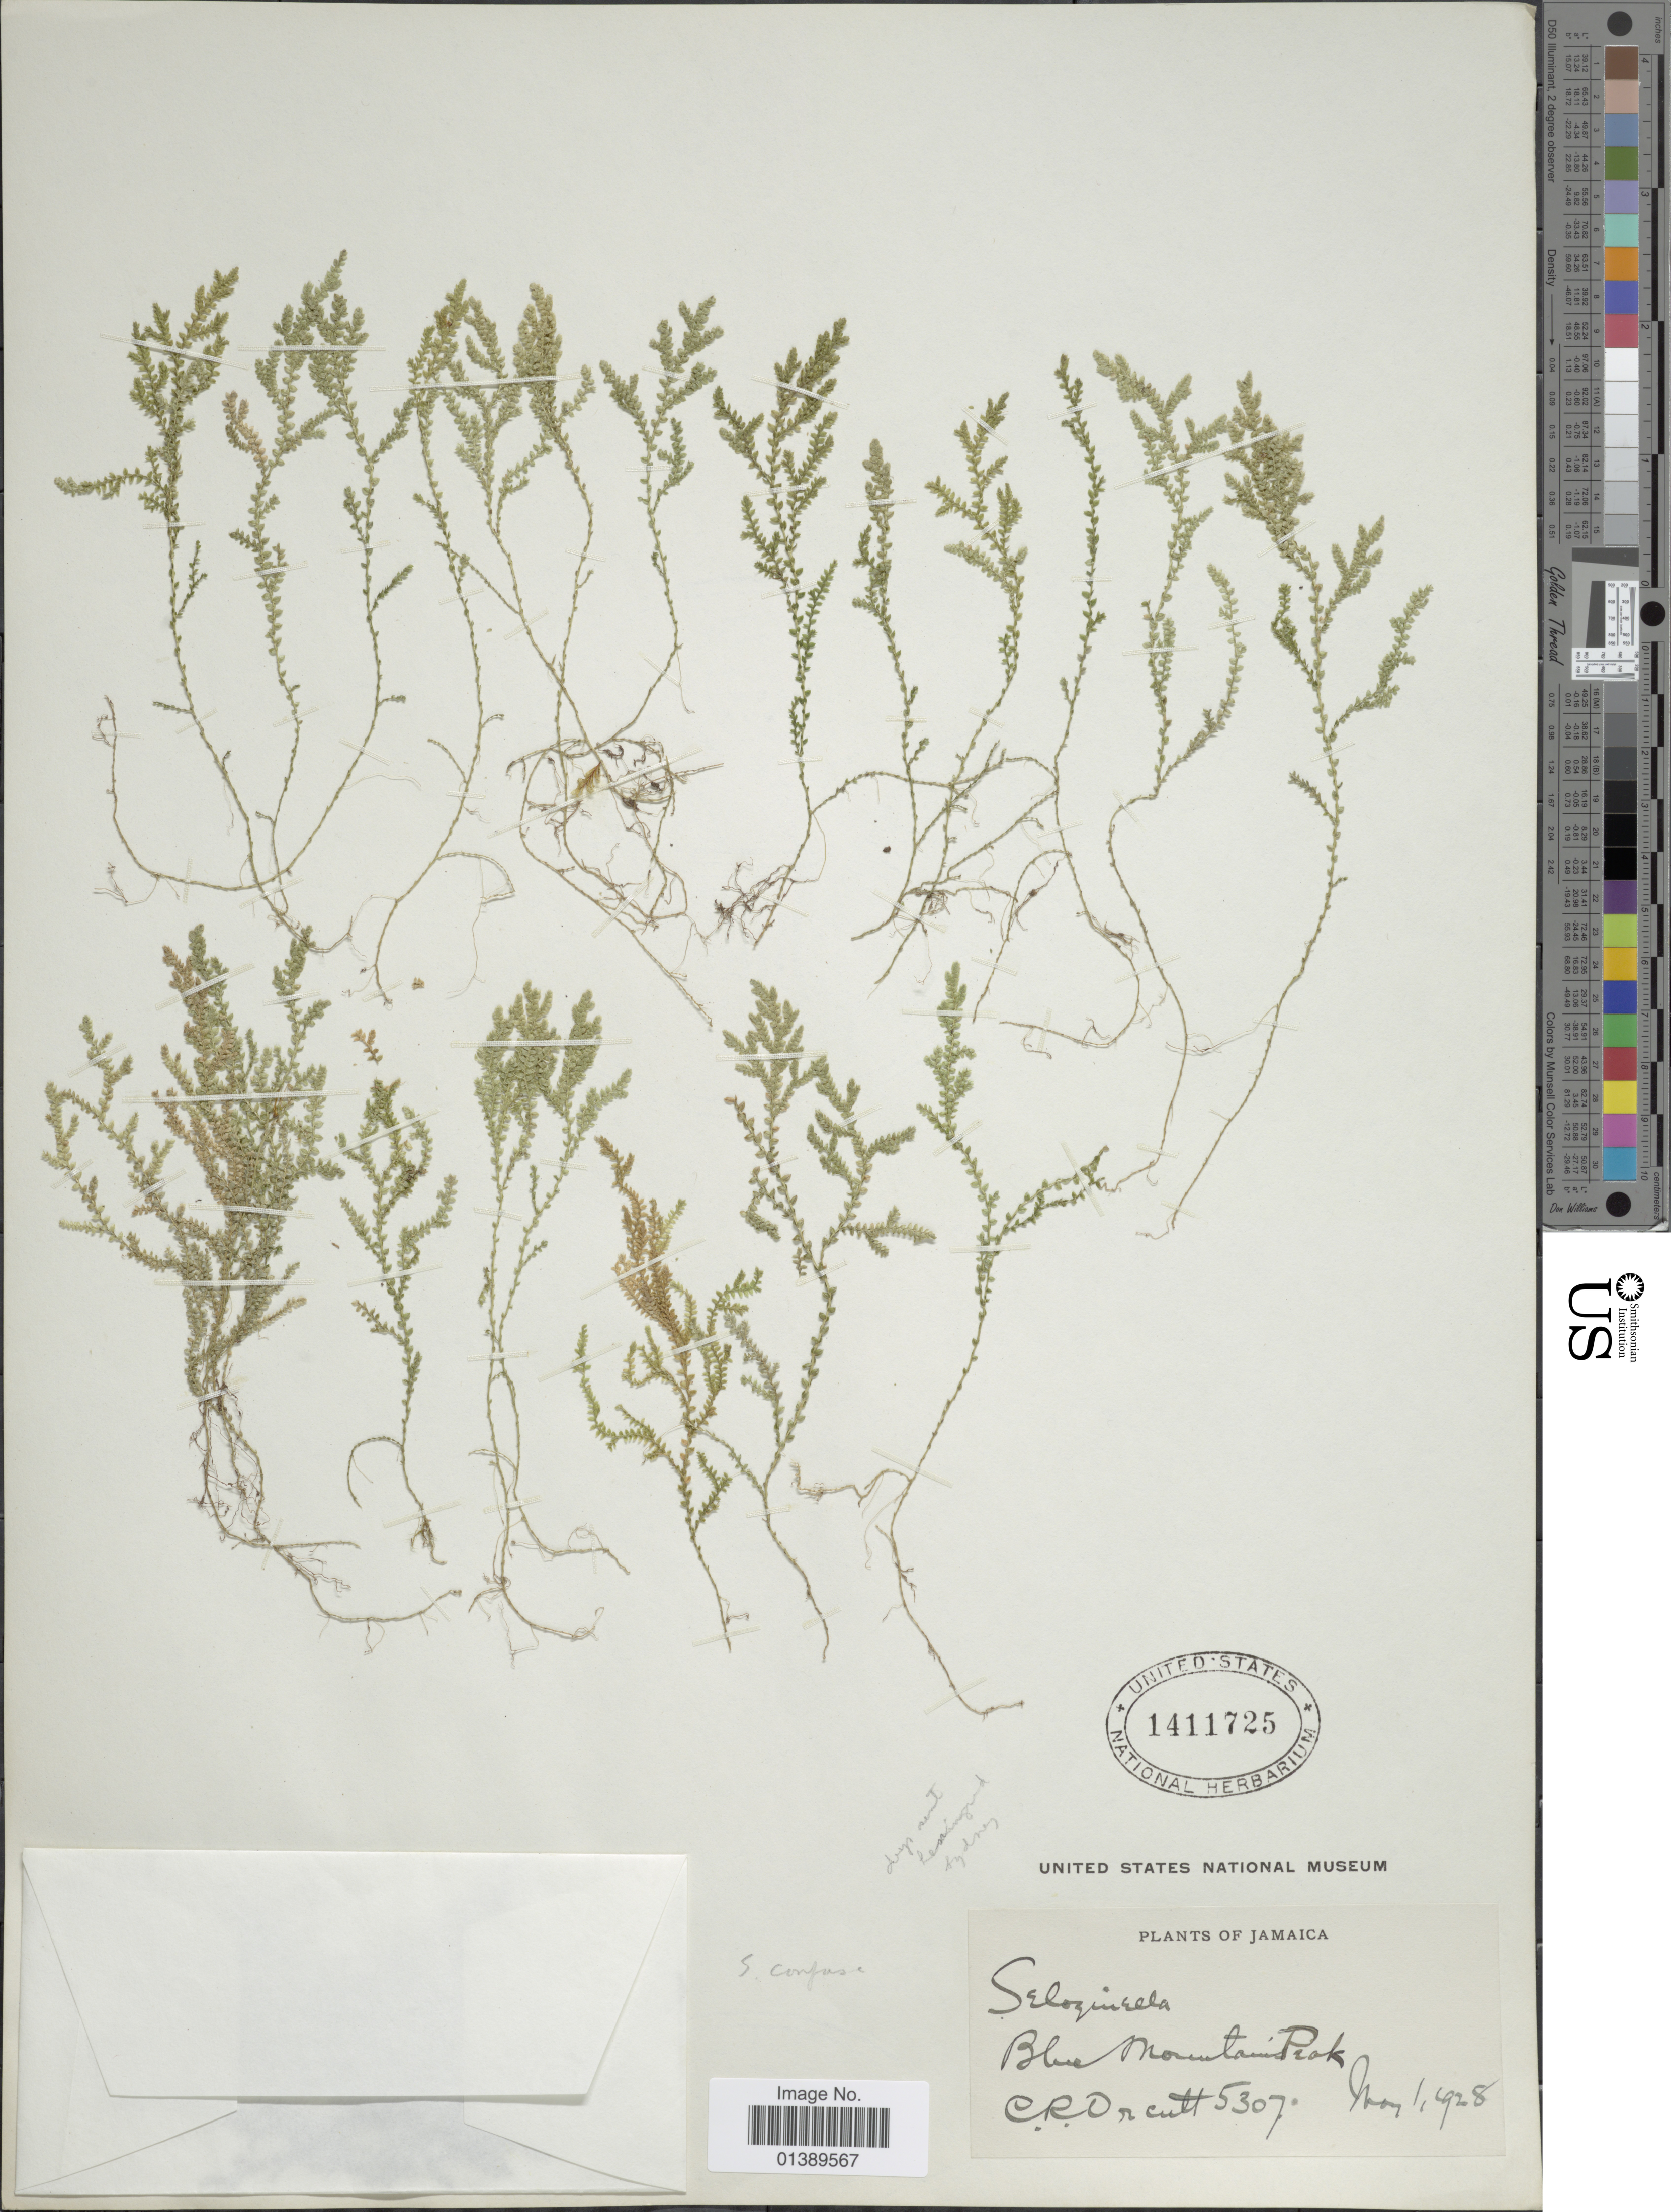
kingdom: Plantae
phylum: Tracheophyta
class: Lycopodiopsida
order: Selaginellales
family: Selaginellaceae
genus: Selaginella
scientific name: Selaginella confusa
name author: Spring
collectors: C. R. Orcutt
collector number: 5307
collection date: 1928-11-01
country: Jamaica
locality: Blue Mountain Peak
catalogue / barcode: US 1411725